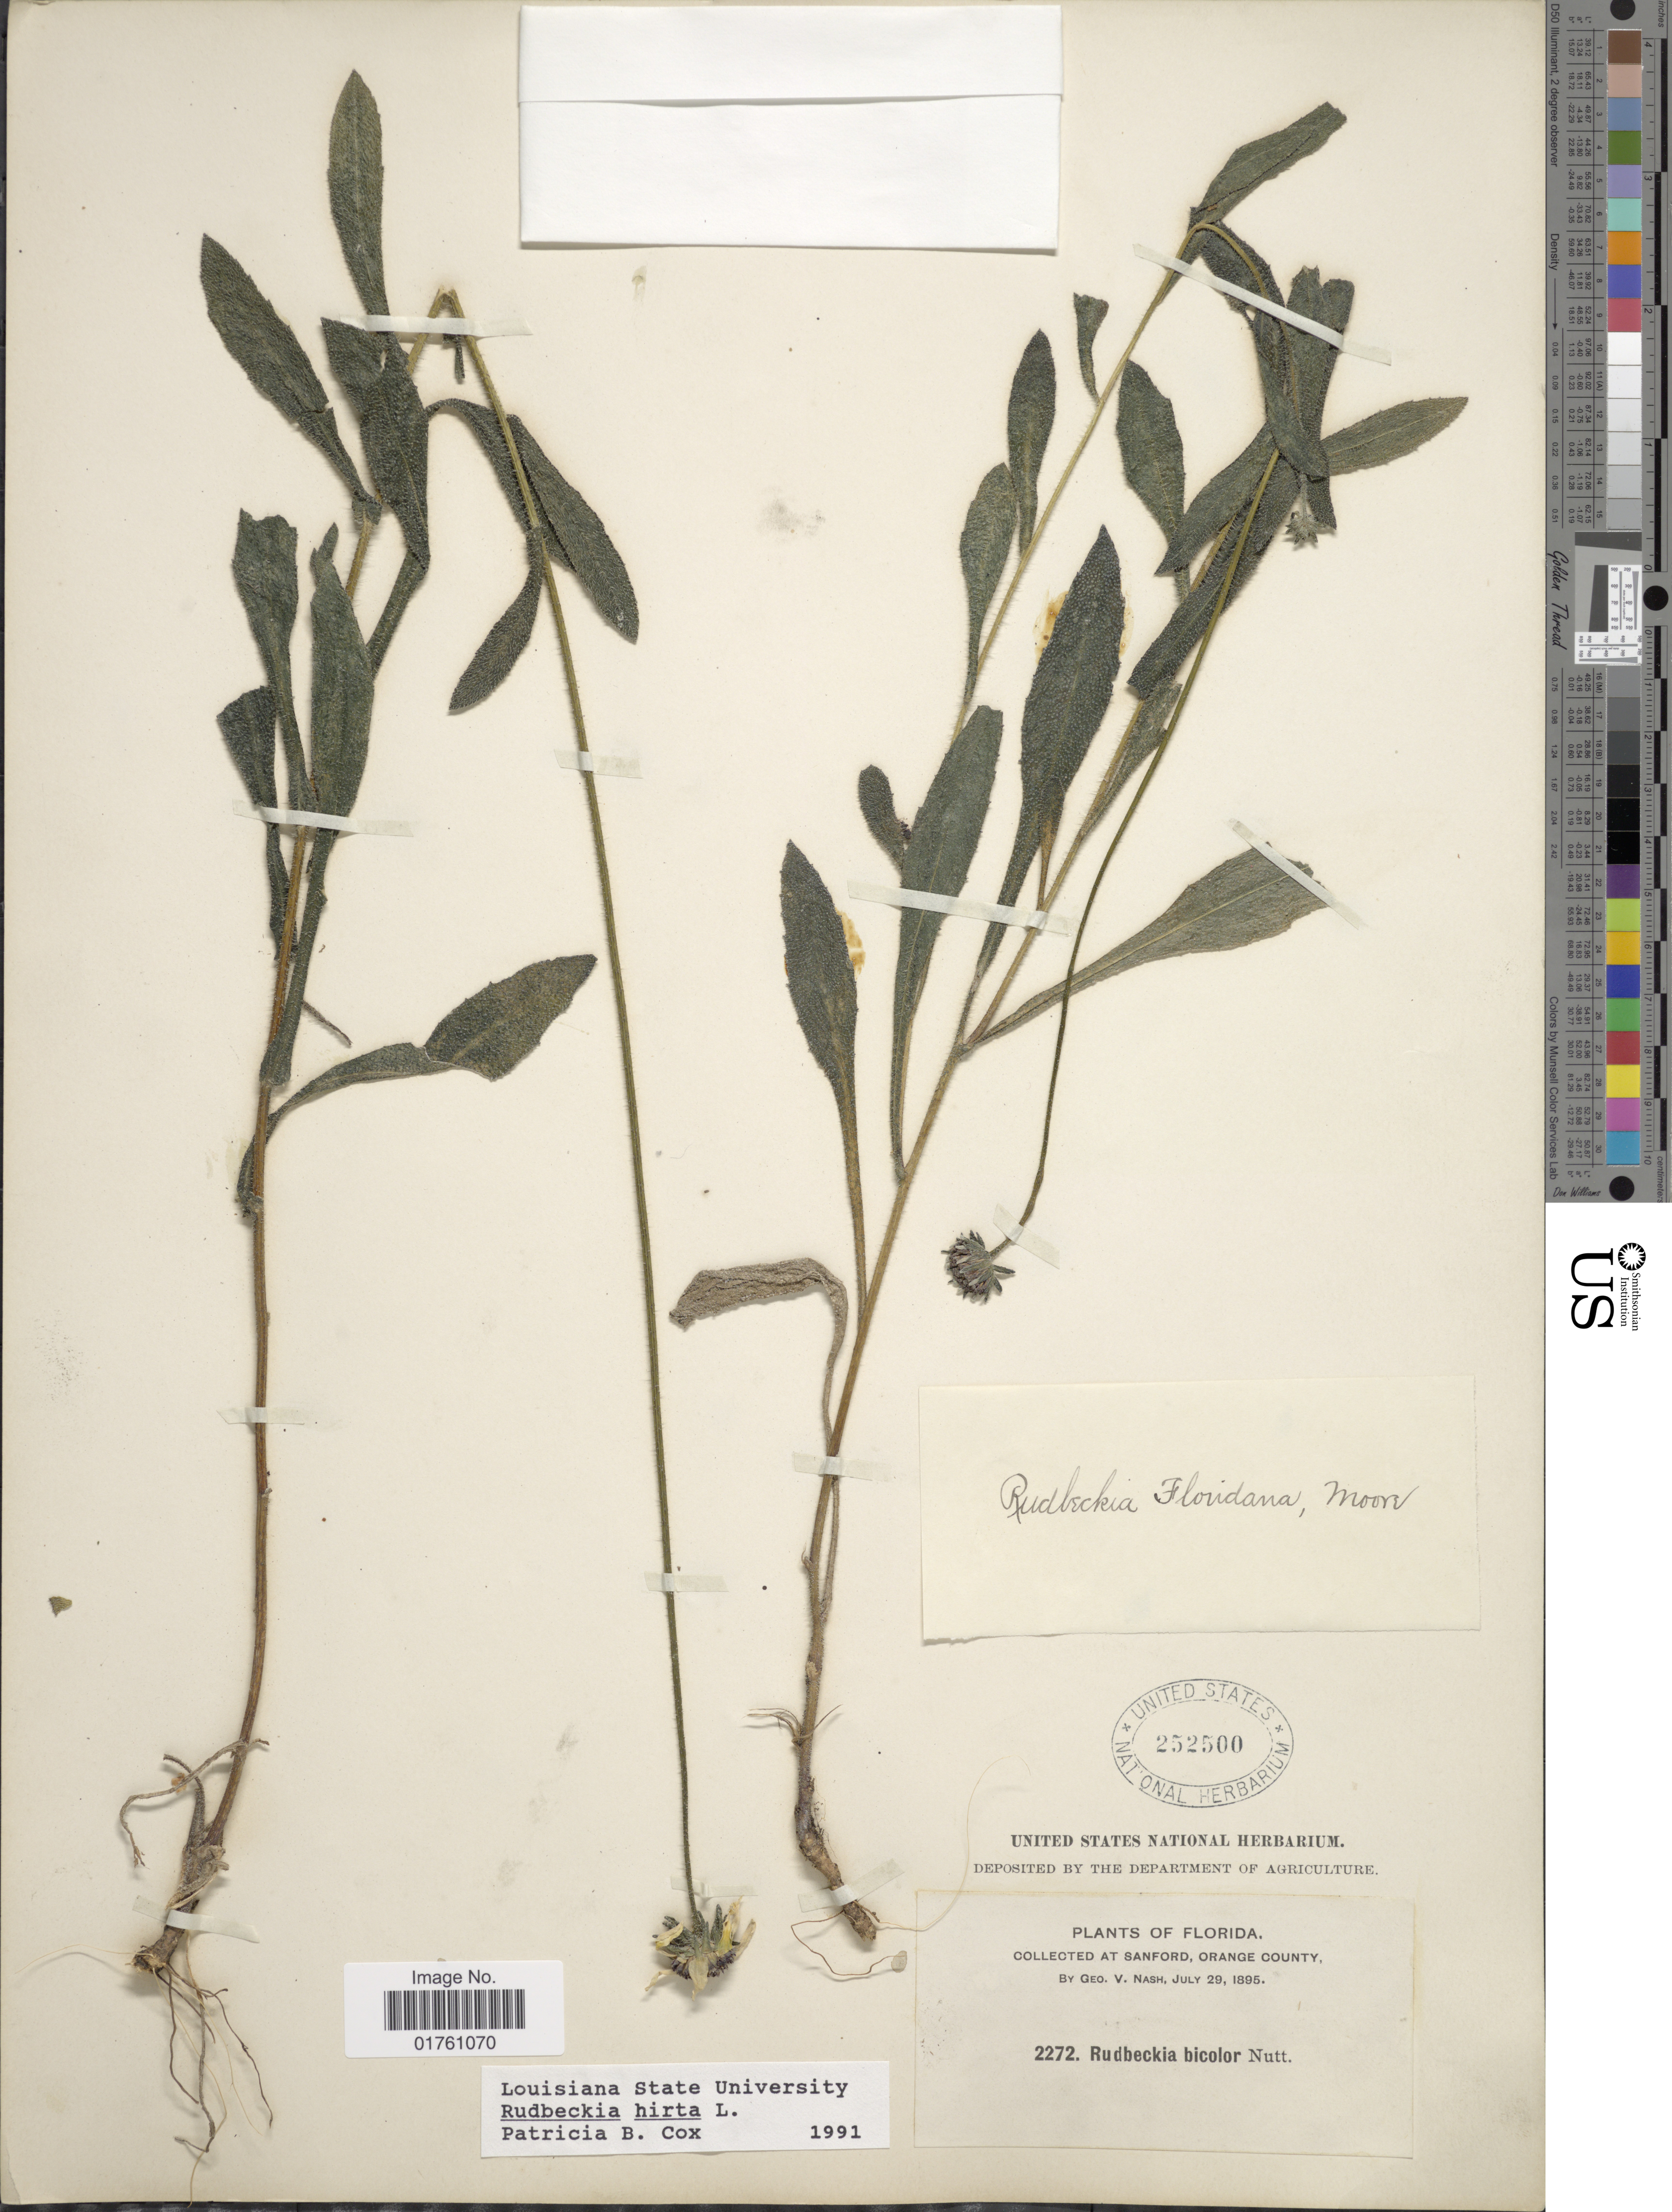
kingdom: Plantae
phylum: Tracheophyta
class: Magnoliopsida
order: Asterales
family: Asteraceae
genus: Rudbeckia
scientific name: Rudbeckia hirta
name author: L.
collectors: G. V. Nash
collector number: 2272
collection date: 1895-07-29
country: United States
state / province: Florida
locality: At Sanford, Orange County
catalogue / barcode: US 252500